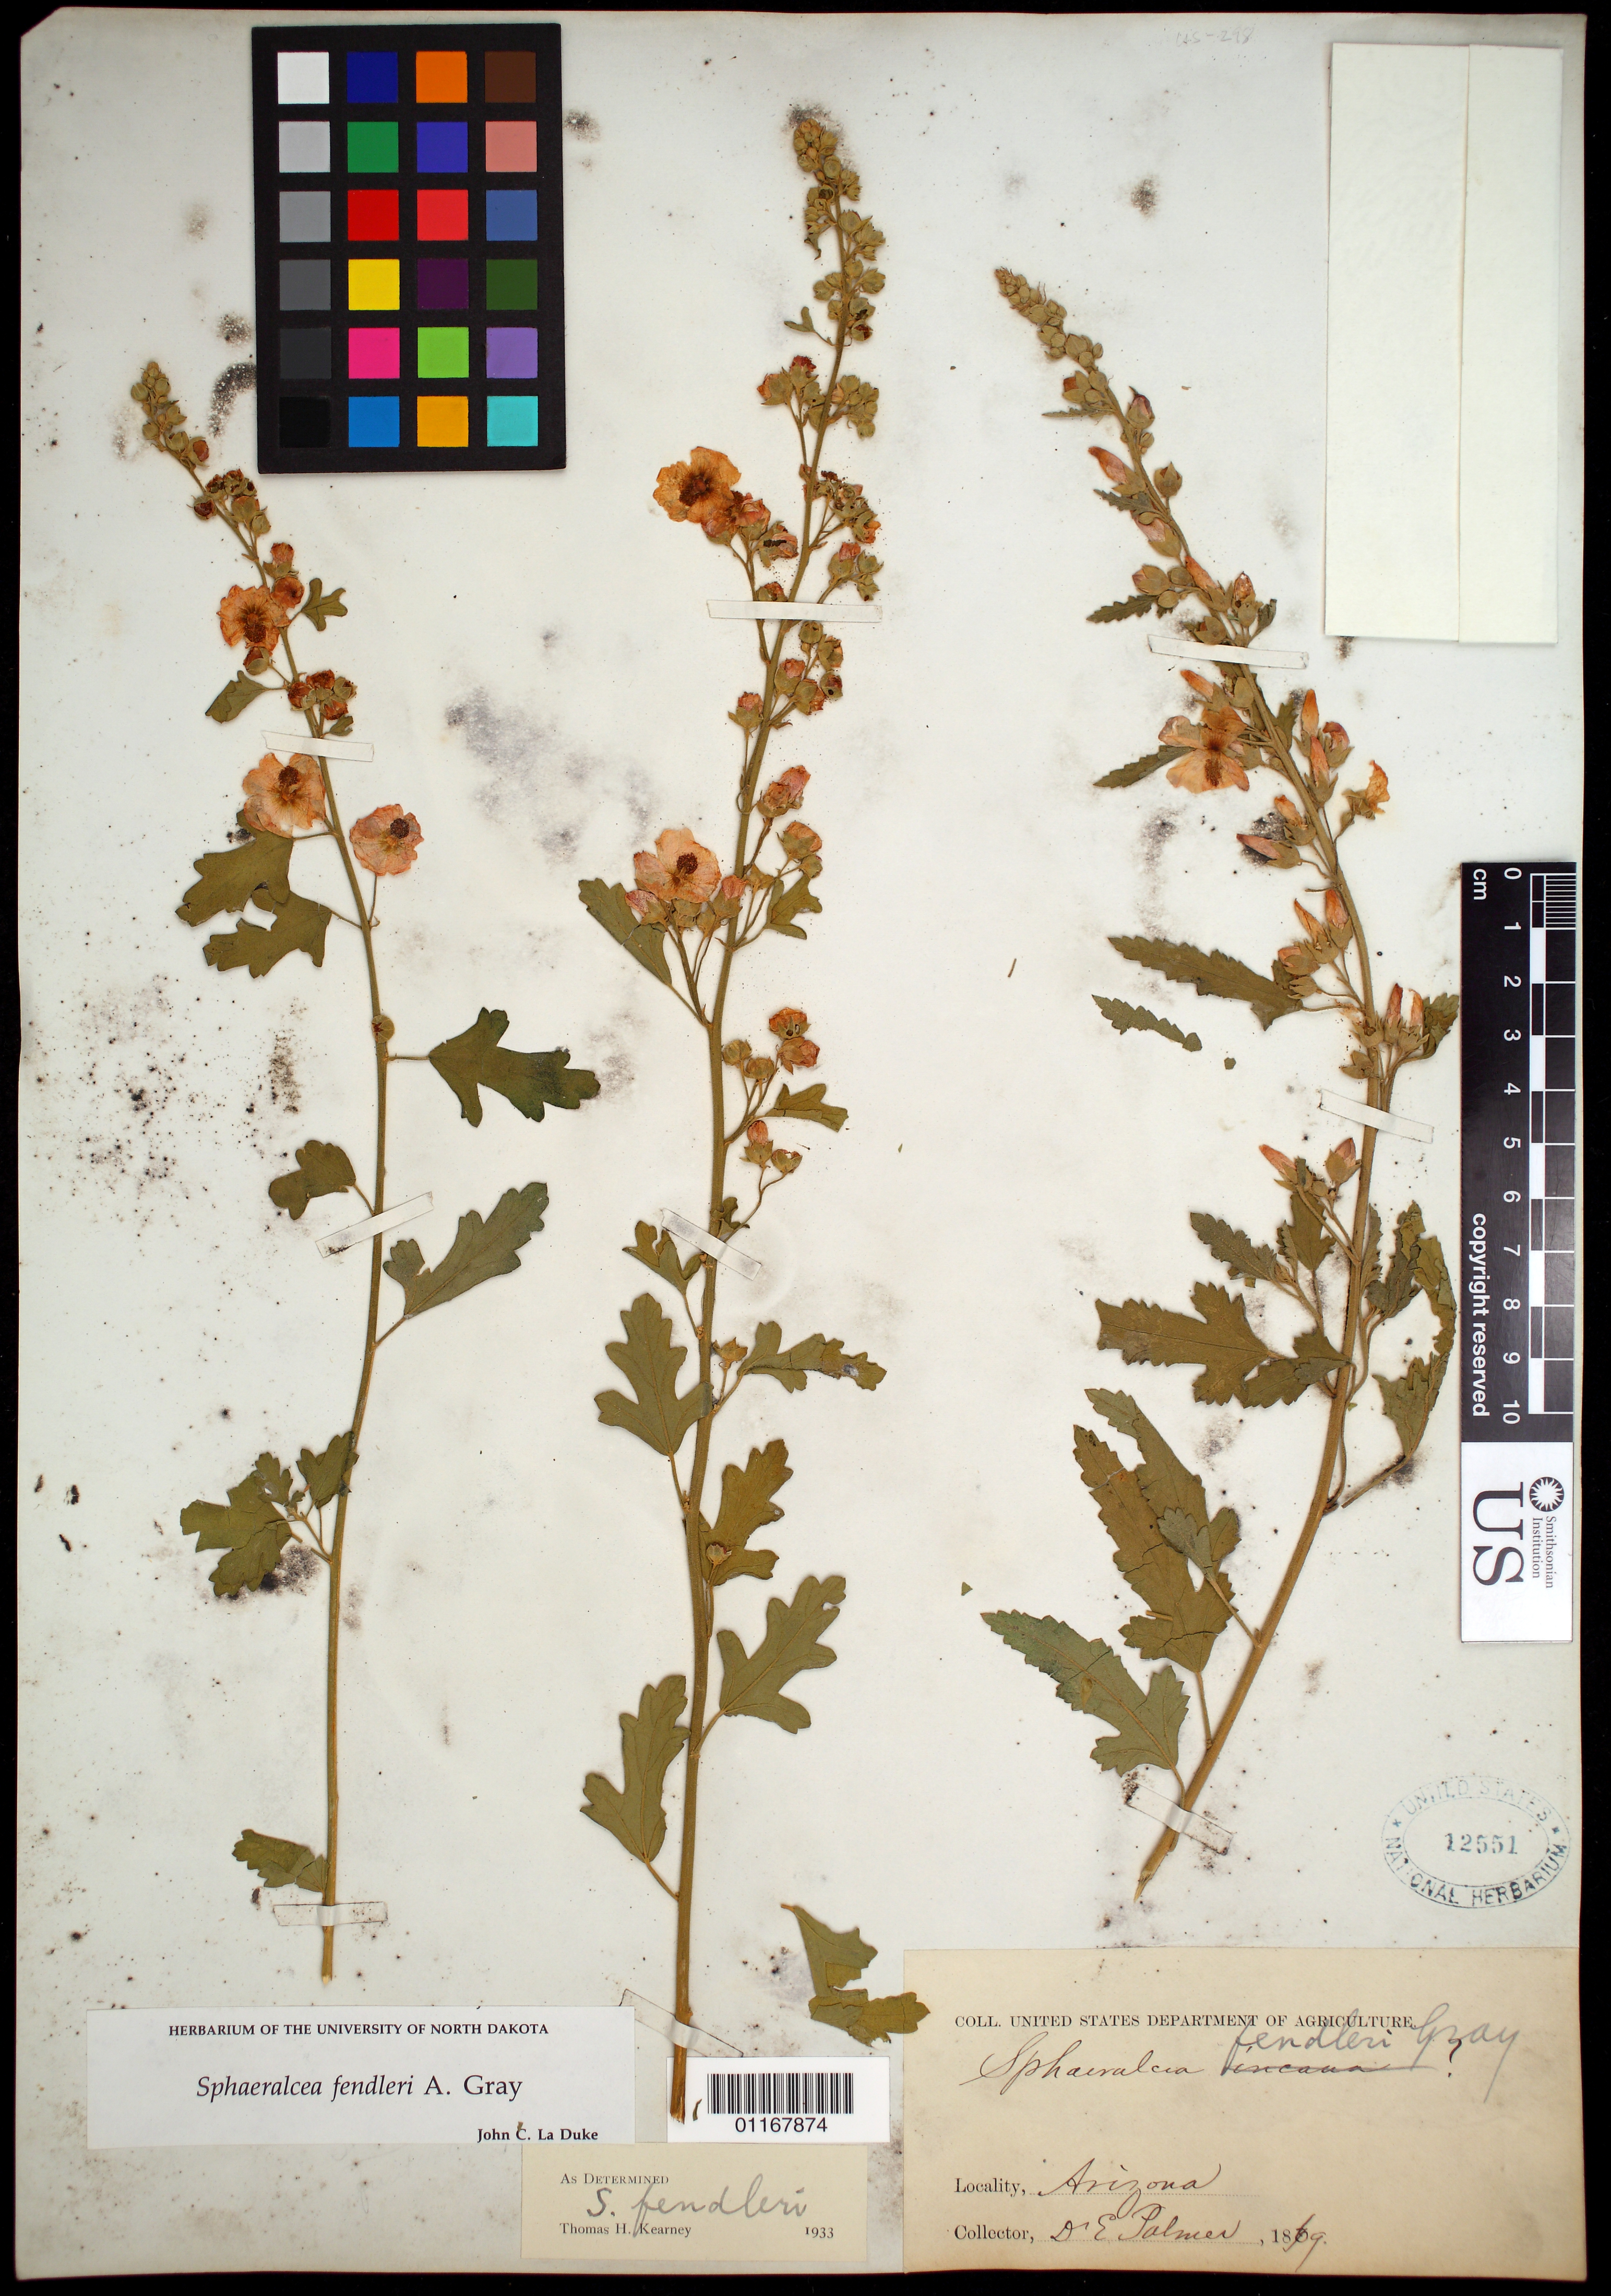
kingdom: Plantae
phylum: Tracheophyta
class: Magnoliopsida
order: Malvales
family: Malvaceae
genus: Sphaeralcea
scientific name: Sphaeralcea fendleri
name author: A. Gray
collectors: E. Palmer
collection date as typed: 1869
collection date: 1869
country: United States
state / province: Arizona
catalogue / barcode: US 12551